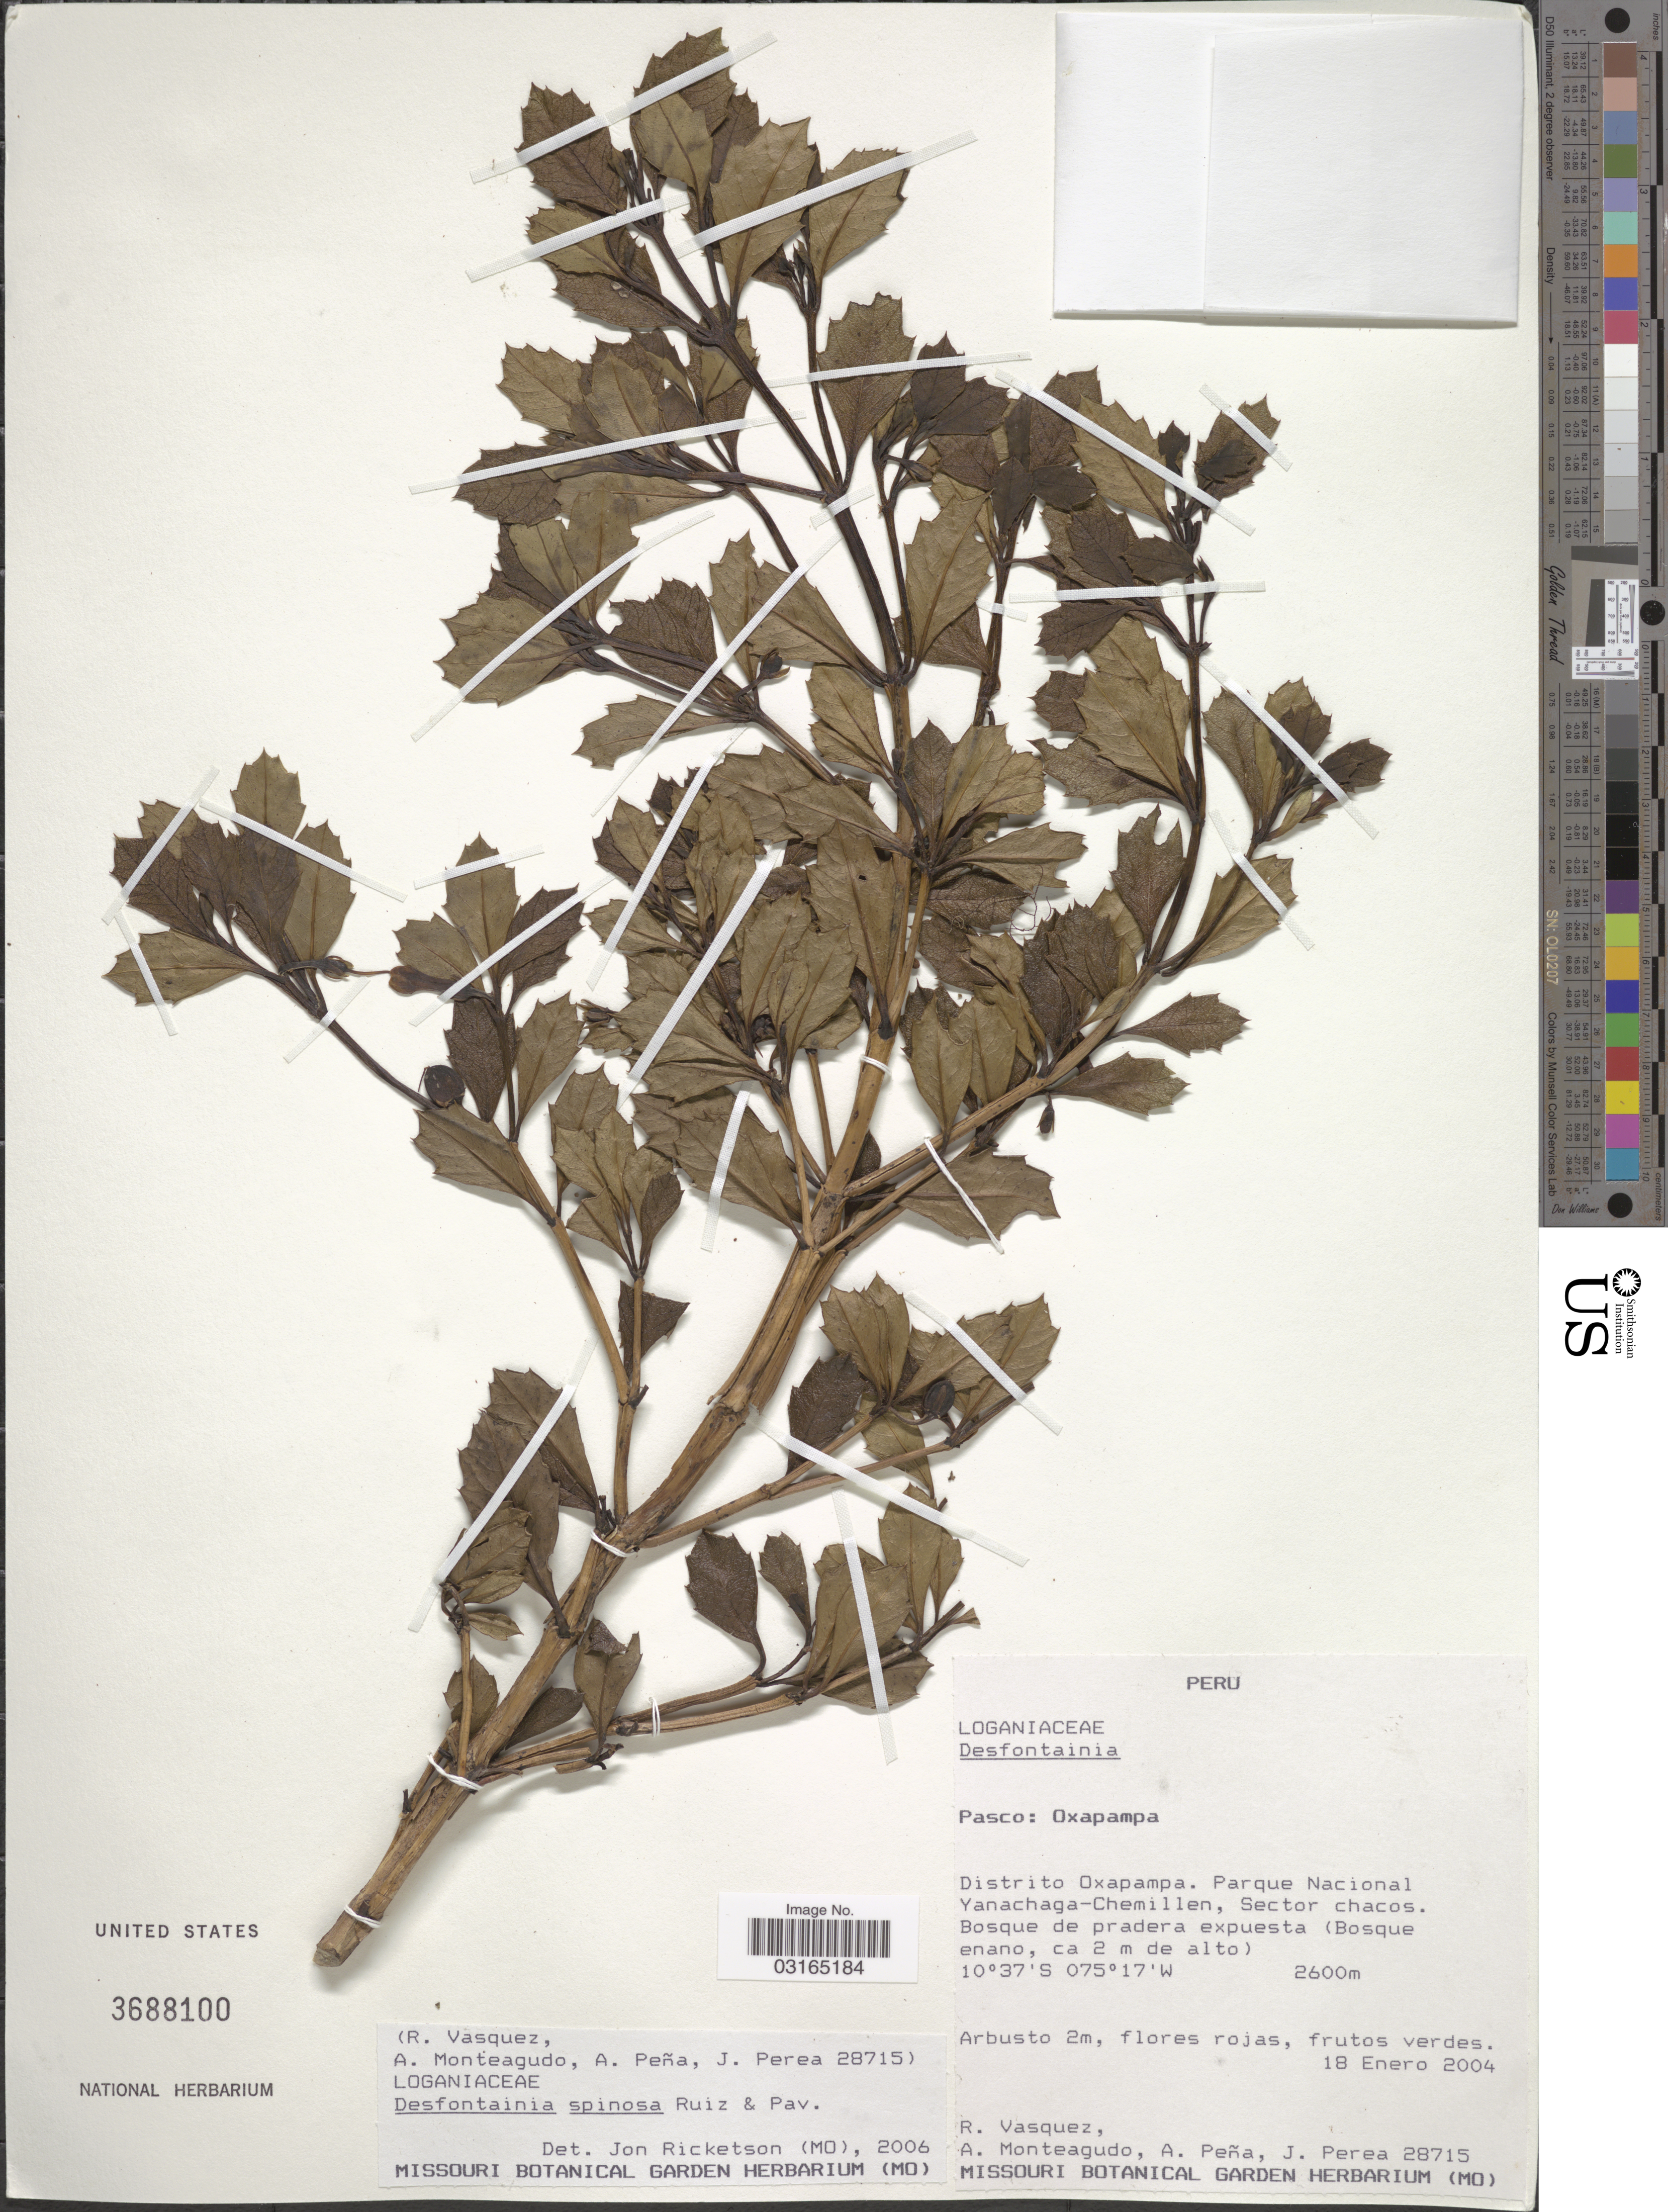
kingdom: Plantae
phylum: Tracheophyta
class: Magnoliopsida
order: Bruniales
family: Columelliaceae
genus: Desfontainia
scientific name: Desfontainia spinosa var. spinosa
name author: Ruiz & Pav.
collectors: R. Vasquez, J. Perea, A. Peña, R. Francis & L. Mateo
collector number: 28715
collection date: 2004-01-18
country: Peru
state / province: Pasco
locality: Oxapampa. Distrito Oxapampa. Parque Nacional Yanachaga-Chemillen, Sector chacos.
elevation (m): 2600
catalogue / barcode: US 3688100